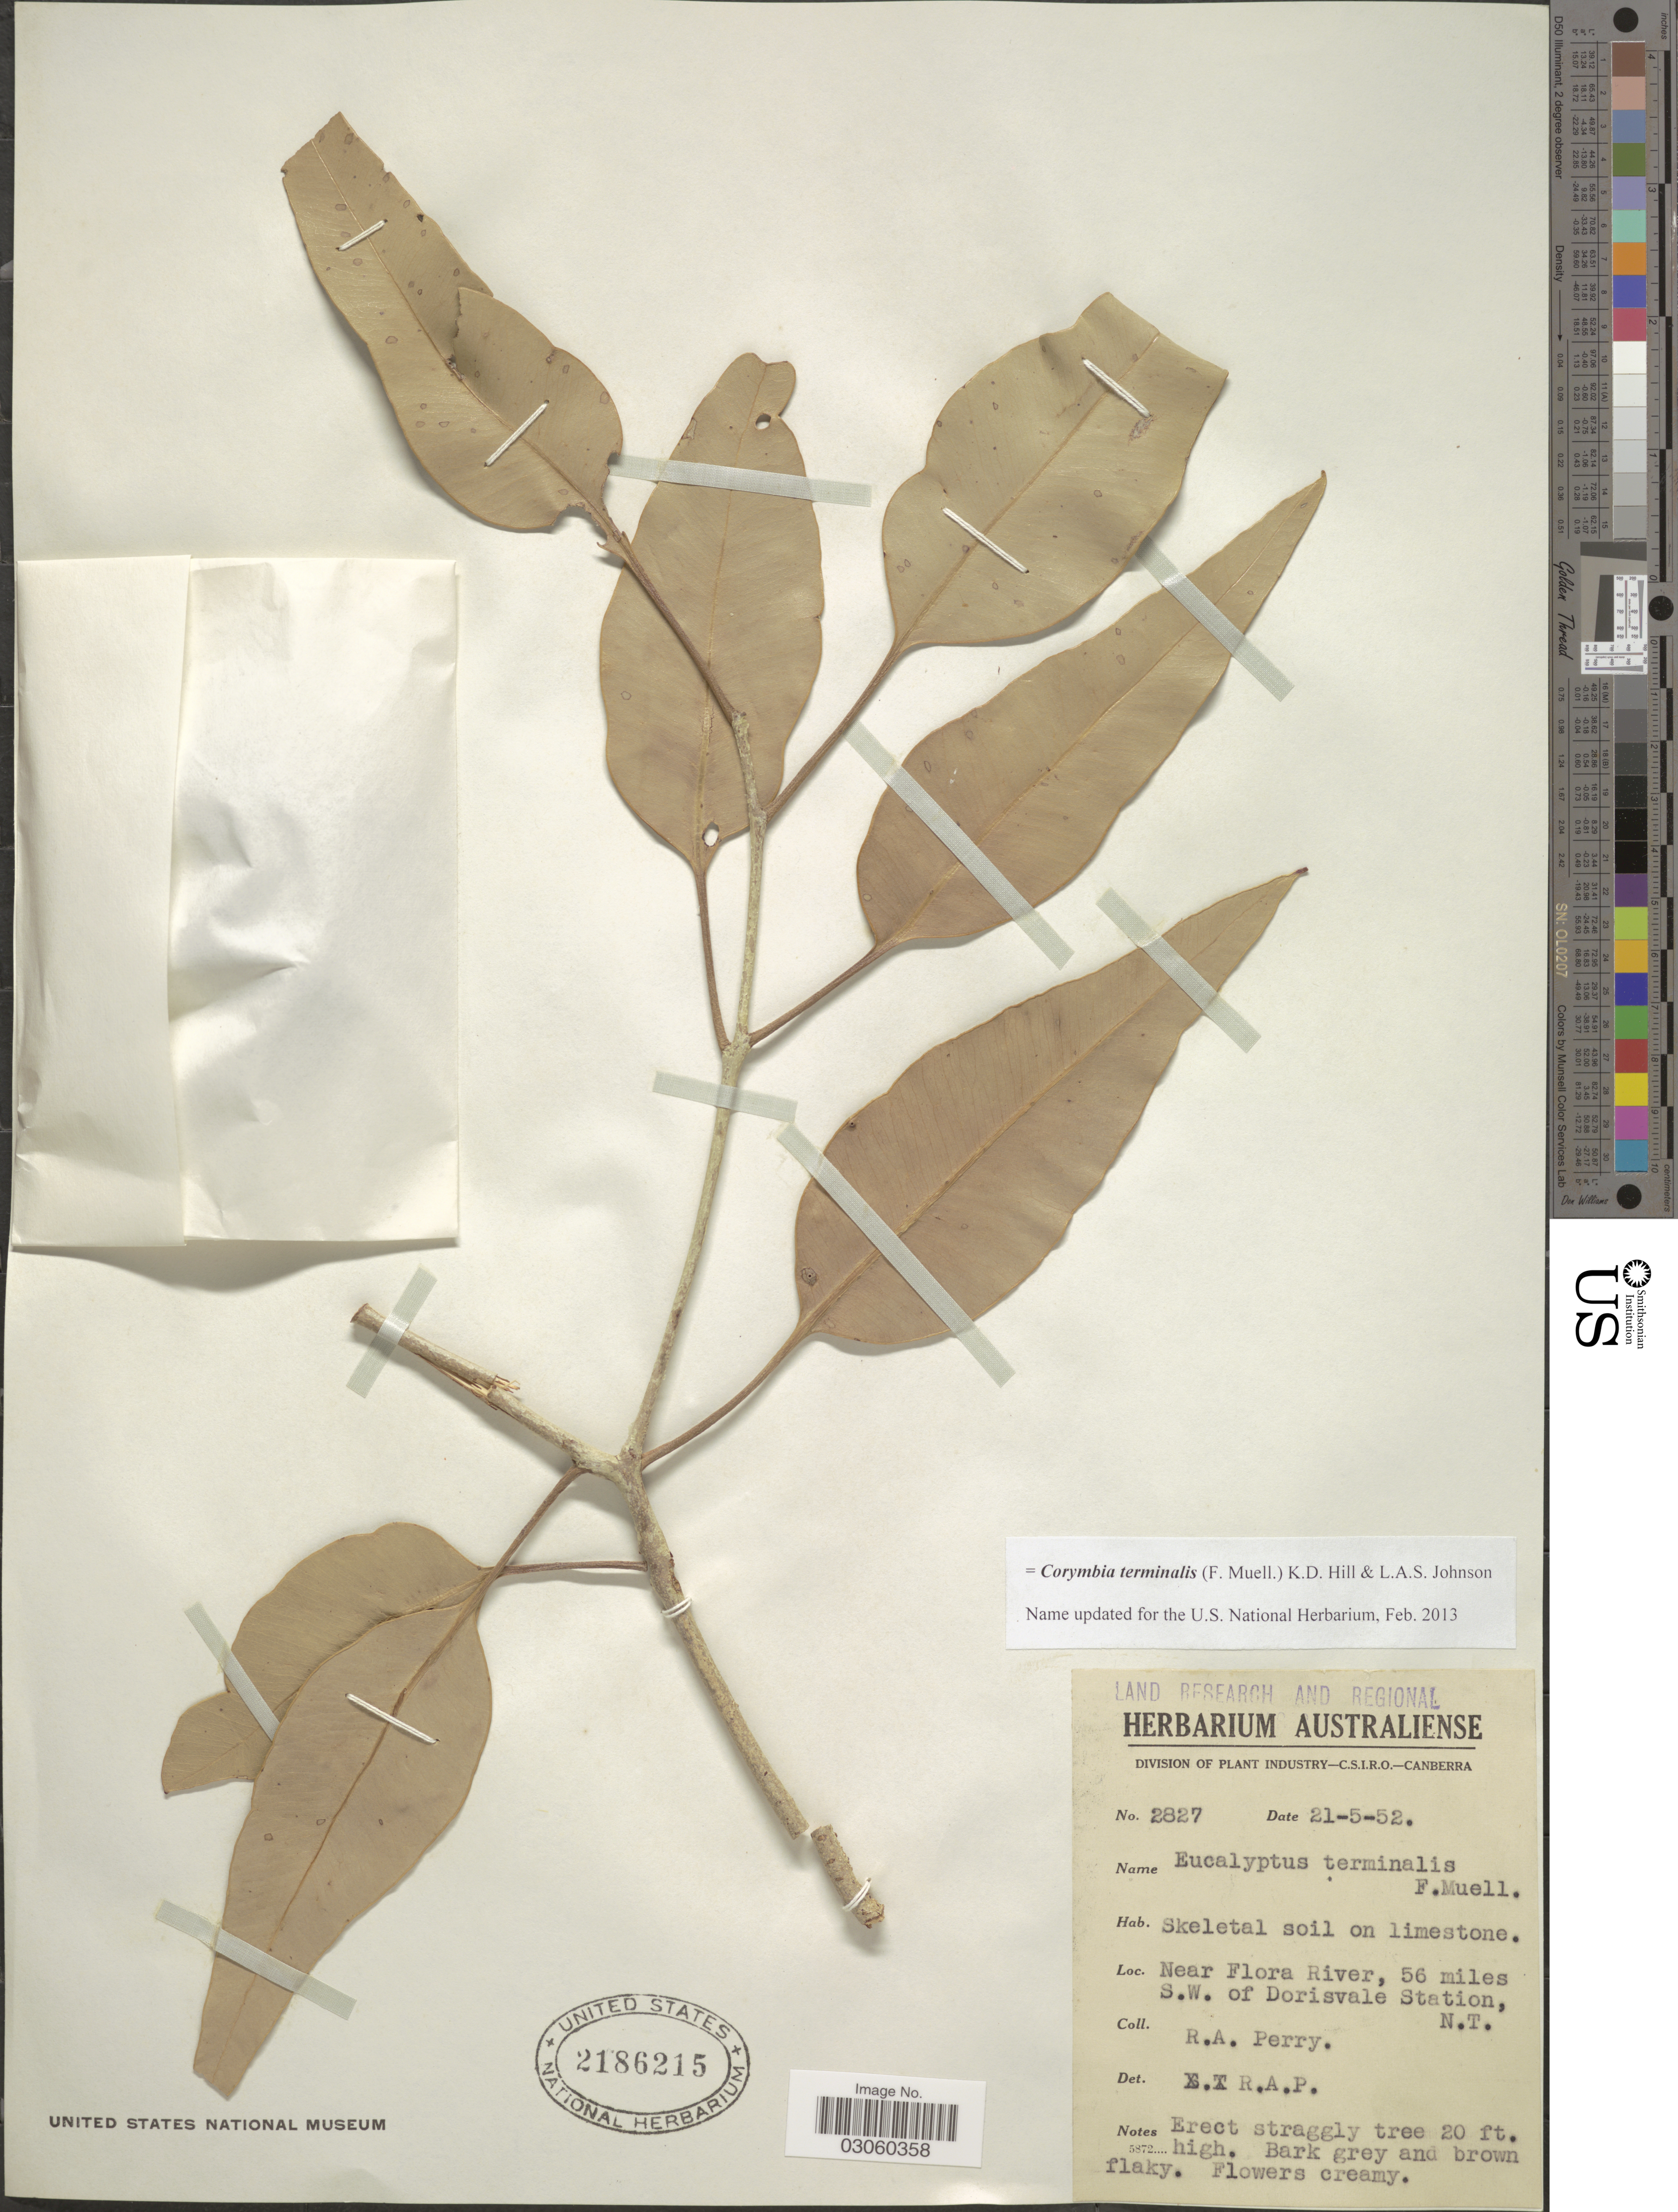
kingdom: Plantae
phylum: Tracheophyta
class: Magnoliopsida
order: Myrtales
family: Myrtaceae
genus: Corymbia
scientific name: Corymbia terminalis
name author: (F. Muell.) K.D. Hill & L.A.S. Johnson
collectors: Perry, R. A.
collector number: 2827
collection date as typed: Transcribed d/m/y: 21/5/52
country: Australia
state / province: Northern Territory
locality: Near Flora River, 56 miles S.W. of Dorisvale Station, N.T.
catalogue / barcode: US 2186215